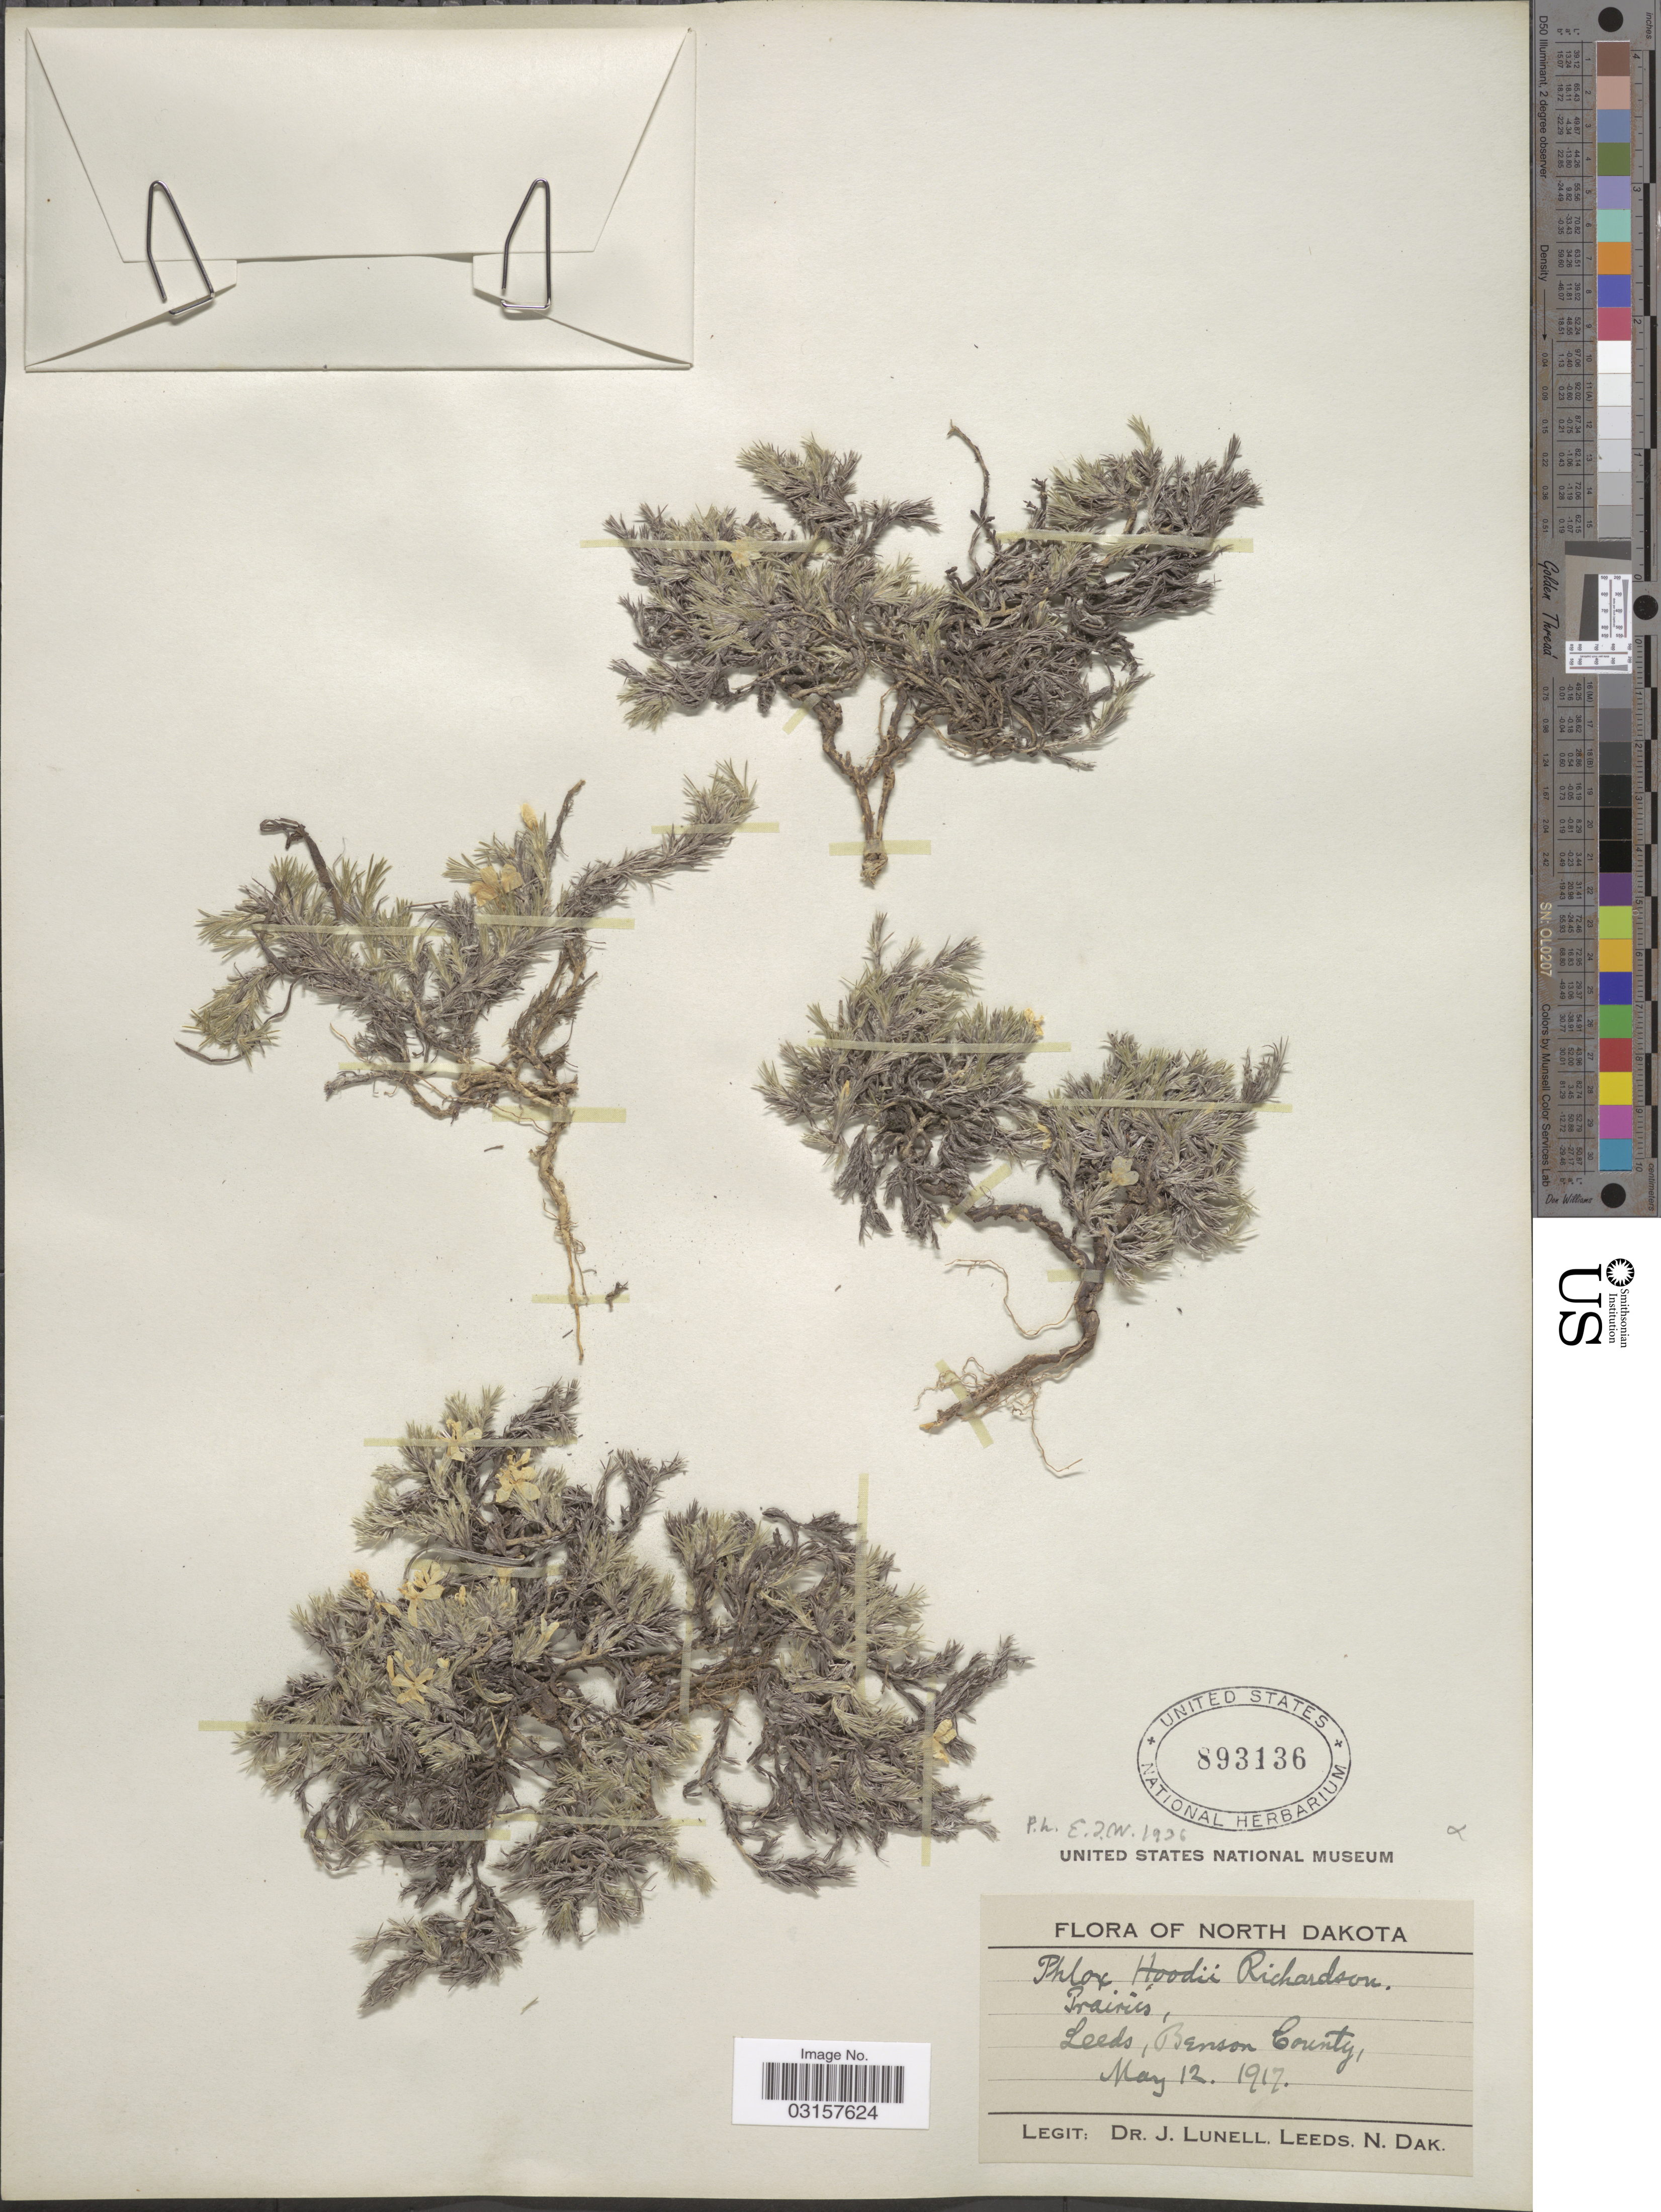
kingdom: Plantae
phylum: Tracheophyta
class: Magnoliopsida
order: Ericales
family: Polemoniaceae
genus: Phlox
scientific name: Phlox hoodii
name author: Richardson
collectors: J. Lunell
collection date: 1917-05-12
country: United States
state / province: North Dakota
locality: Leeds, Benson County.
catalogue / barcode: US 893136